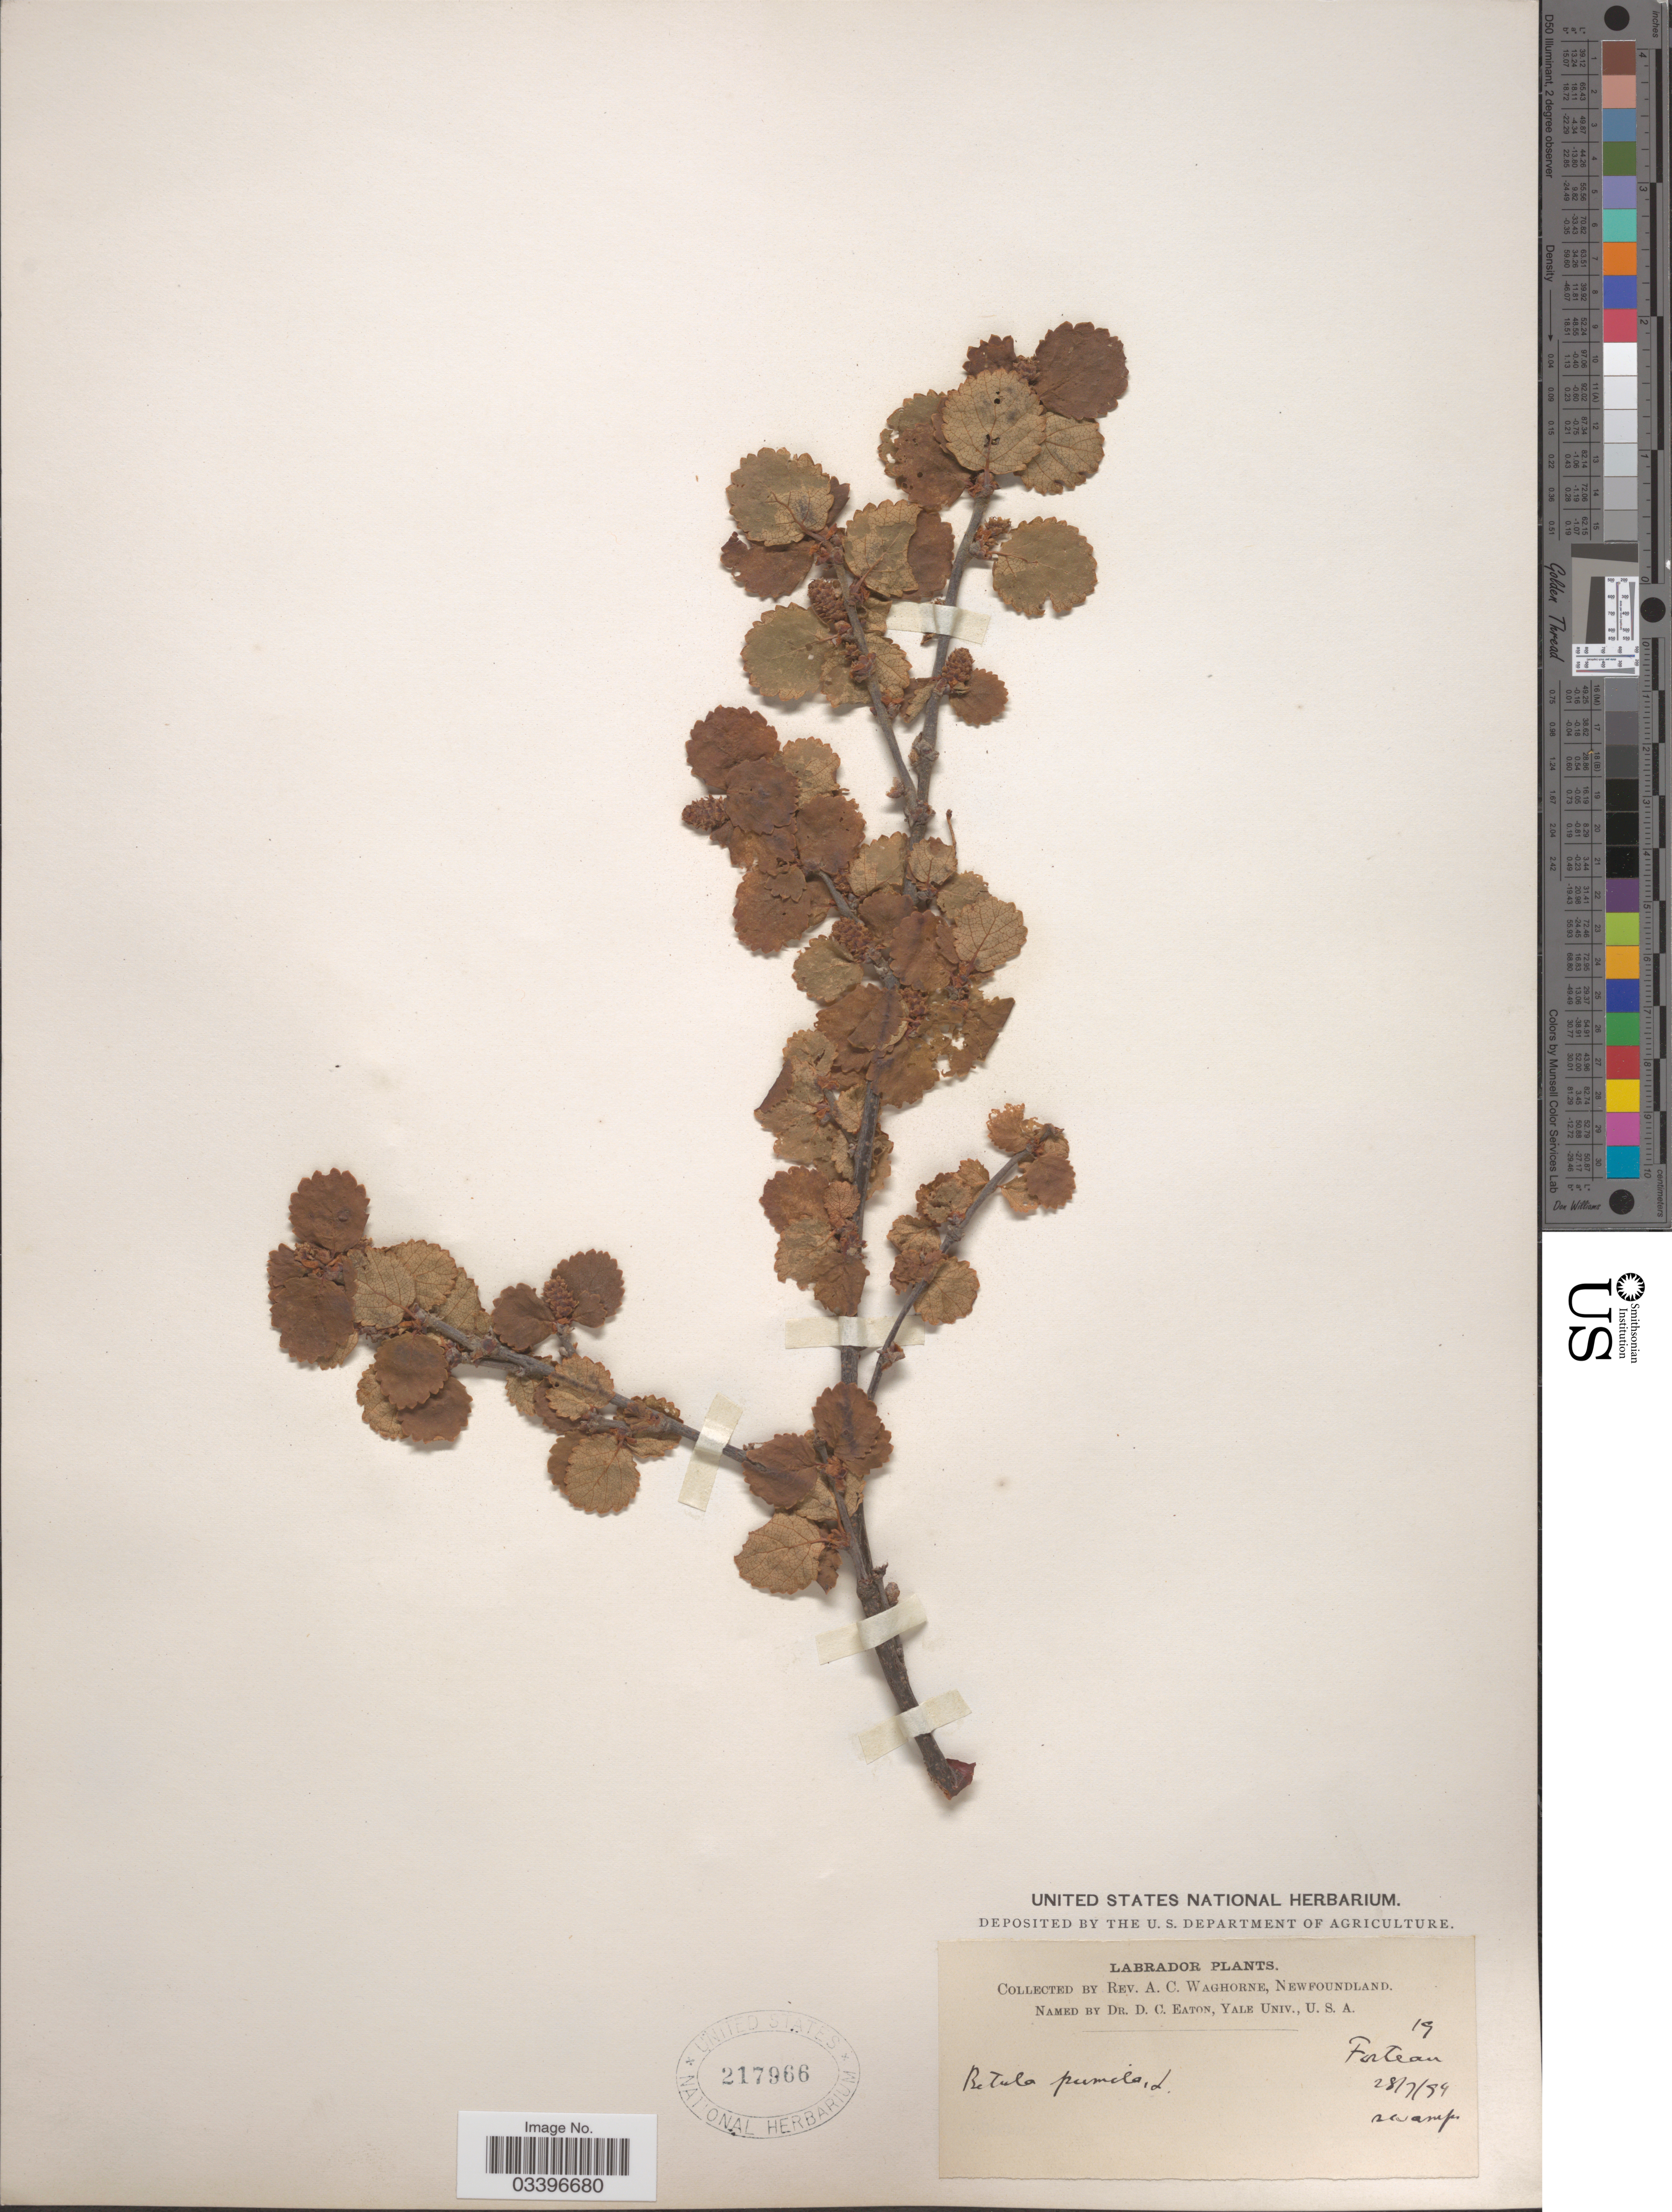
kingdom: Plantae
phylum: Tracheophyta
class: Magnoliopsida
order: Fagales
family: Betulaceae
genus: Betula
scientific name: Betula pumila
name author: L.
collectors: A. Waghorne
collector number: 19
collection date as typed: Transcribed d/m/y: 27/7/94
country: Canada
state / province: Newfoundland and Labrador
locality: Labrador. Forteau.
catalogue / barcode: US 217966